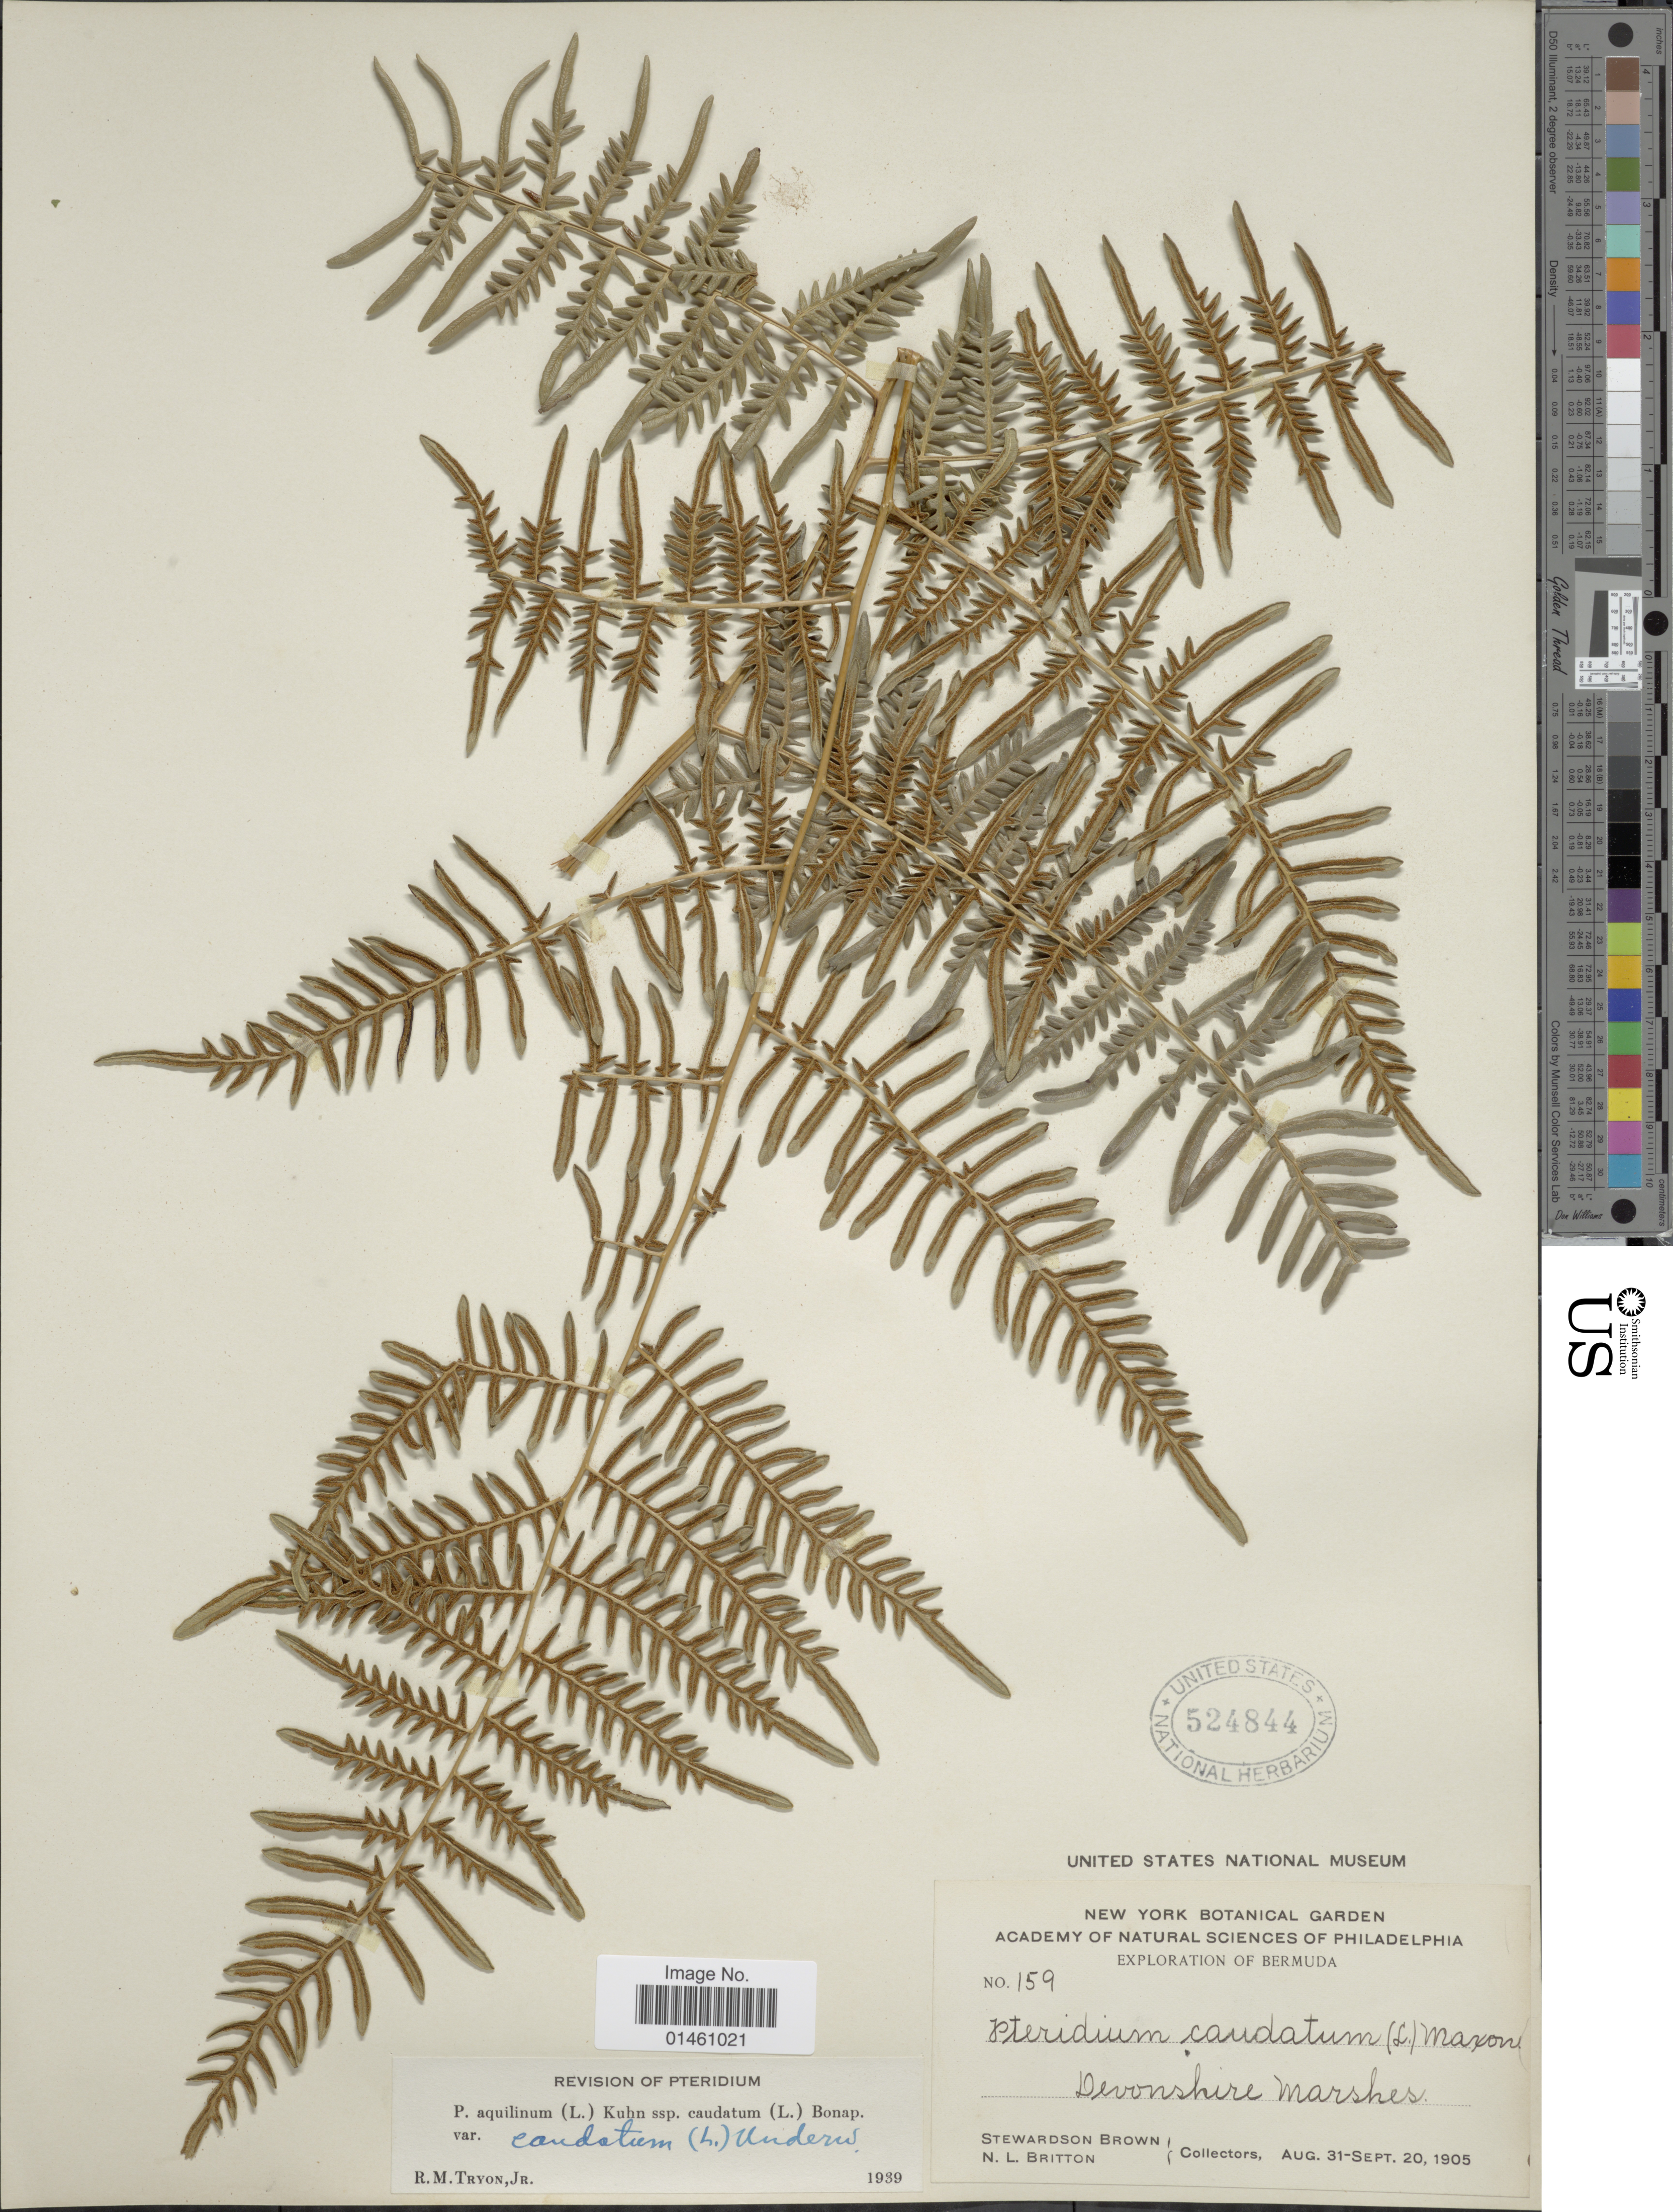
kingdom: Plantae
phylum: Tracheophyta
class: Polypodiopsida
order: Polypodiales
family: Dennstaedtiaceae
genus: Pteridium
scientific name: Pteridium caudatum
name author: (L.) Maxon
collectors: S. Brown & N. Britton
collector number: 159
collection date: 1905-08-31/1905-09-20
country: Bermuda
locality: Bermuda Islands, Devonshire Marshes.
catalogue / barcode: US 524844